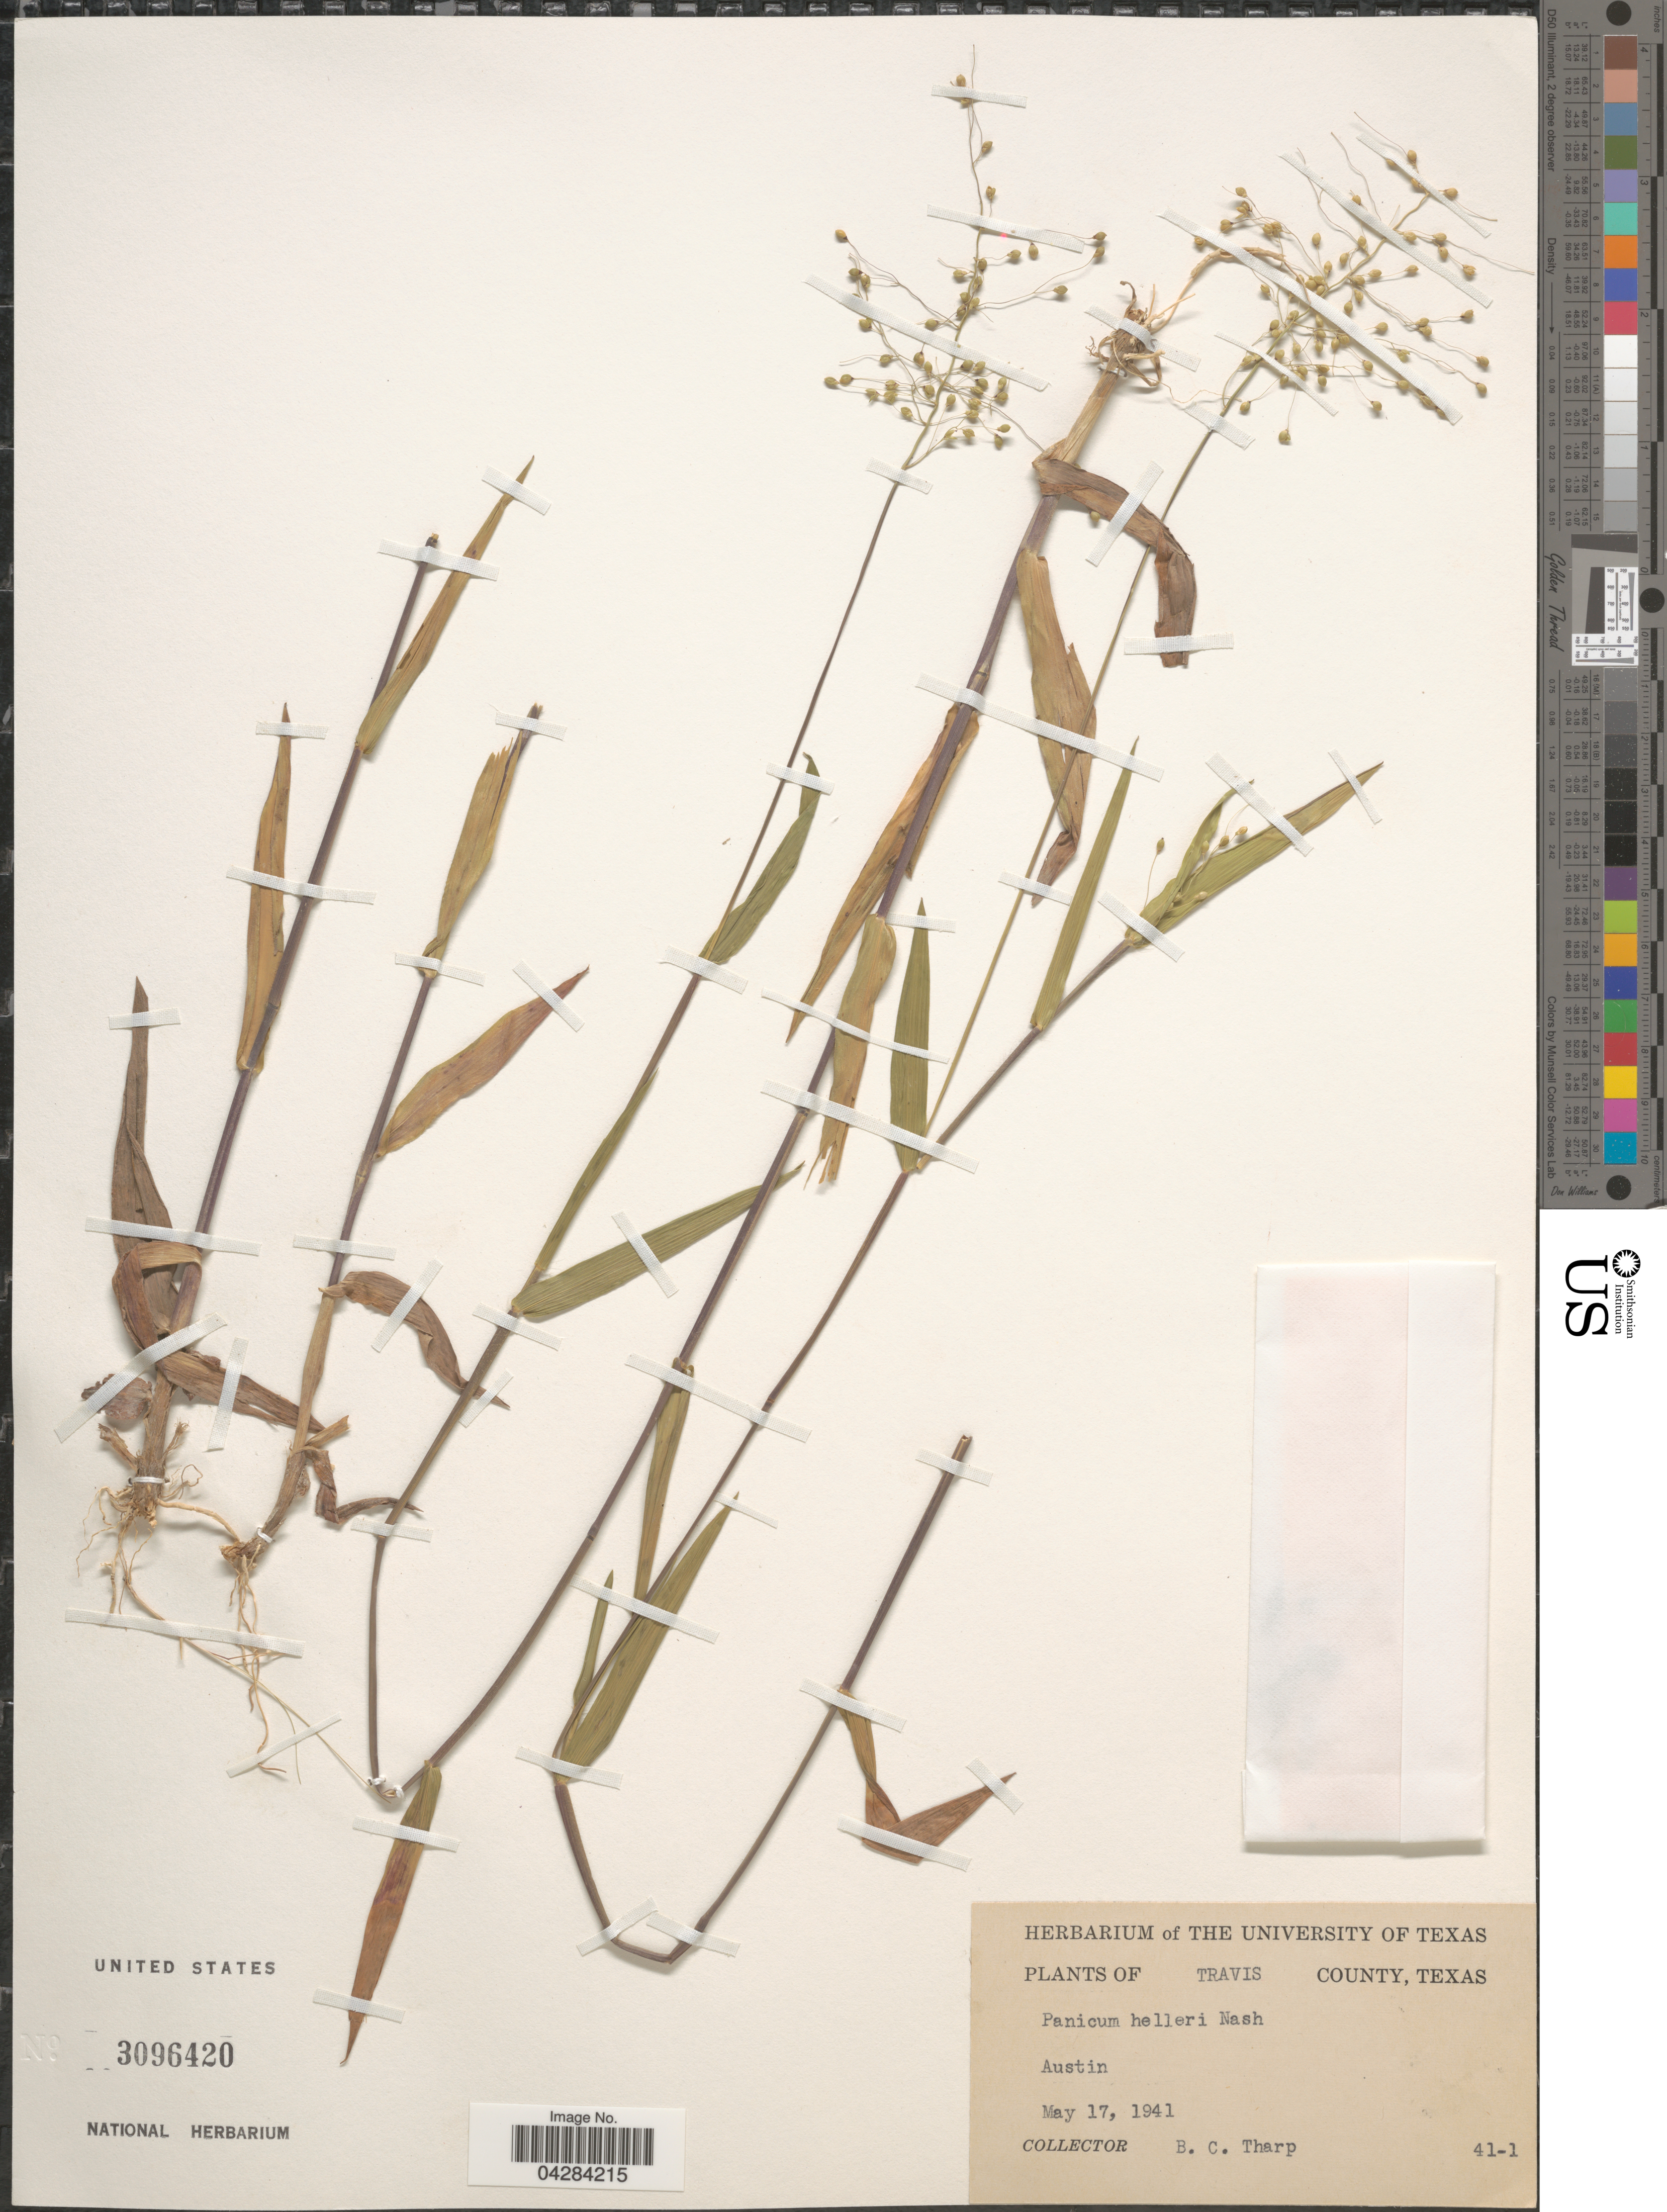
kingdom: Plantae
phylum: Tracheophyta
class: Liliopsida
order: Poales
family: Poaceae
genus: Dichanthelium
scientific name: Dichanthelium oligosanthes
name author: (Schult.) Gould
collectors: B. C. Tharp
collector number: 41-1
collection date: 1941-05-17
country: United States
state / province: Texas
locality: Travis County. Austin.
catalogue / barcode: US 3096420